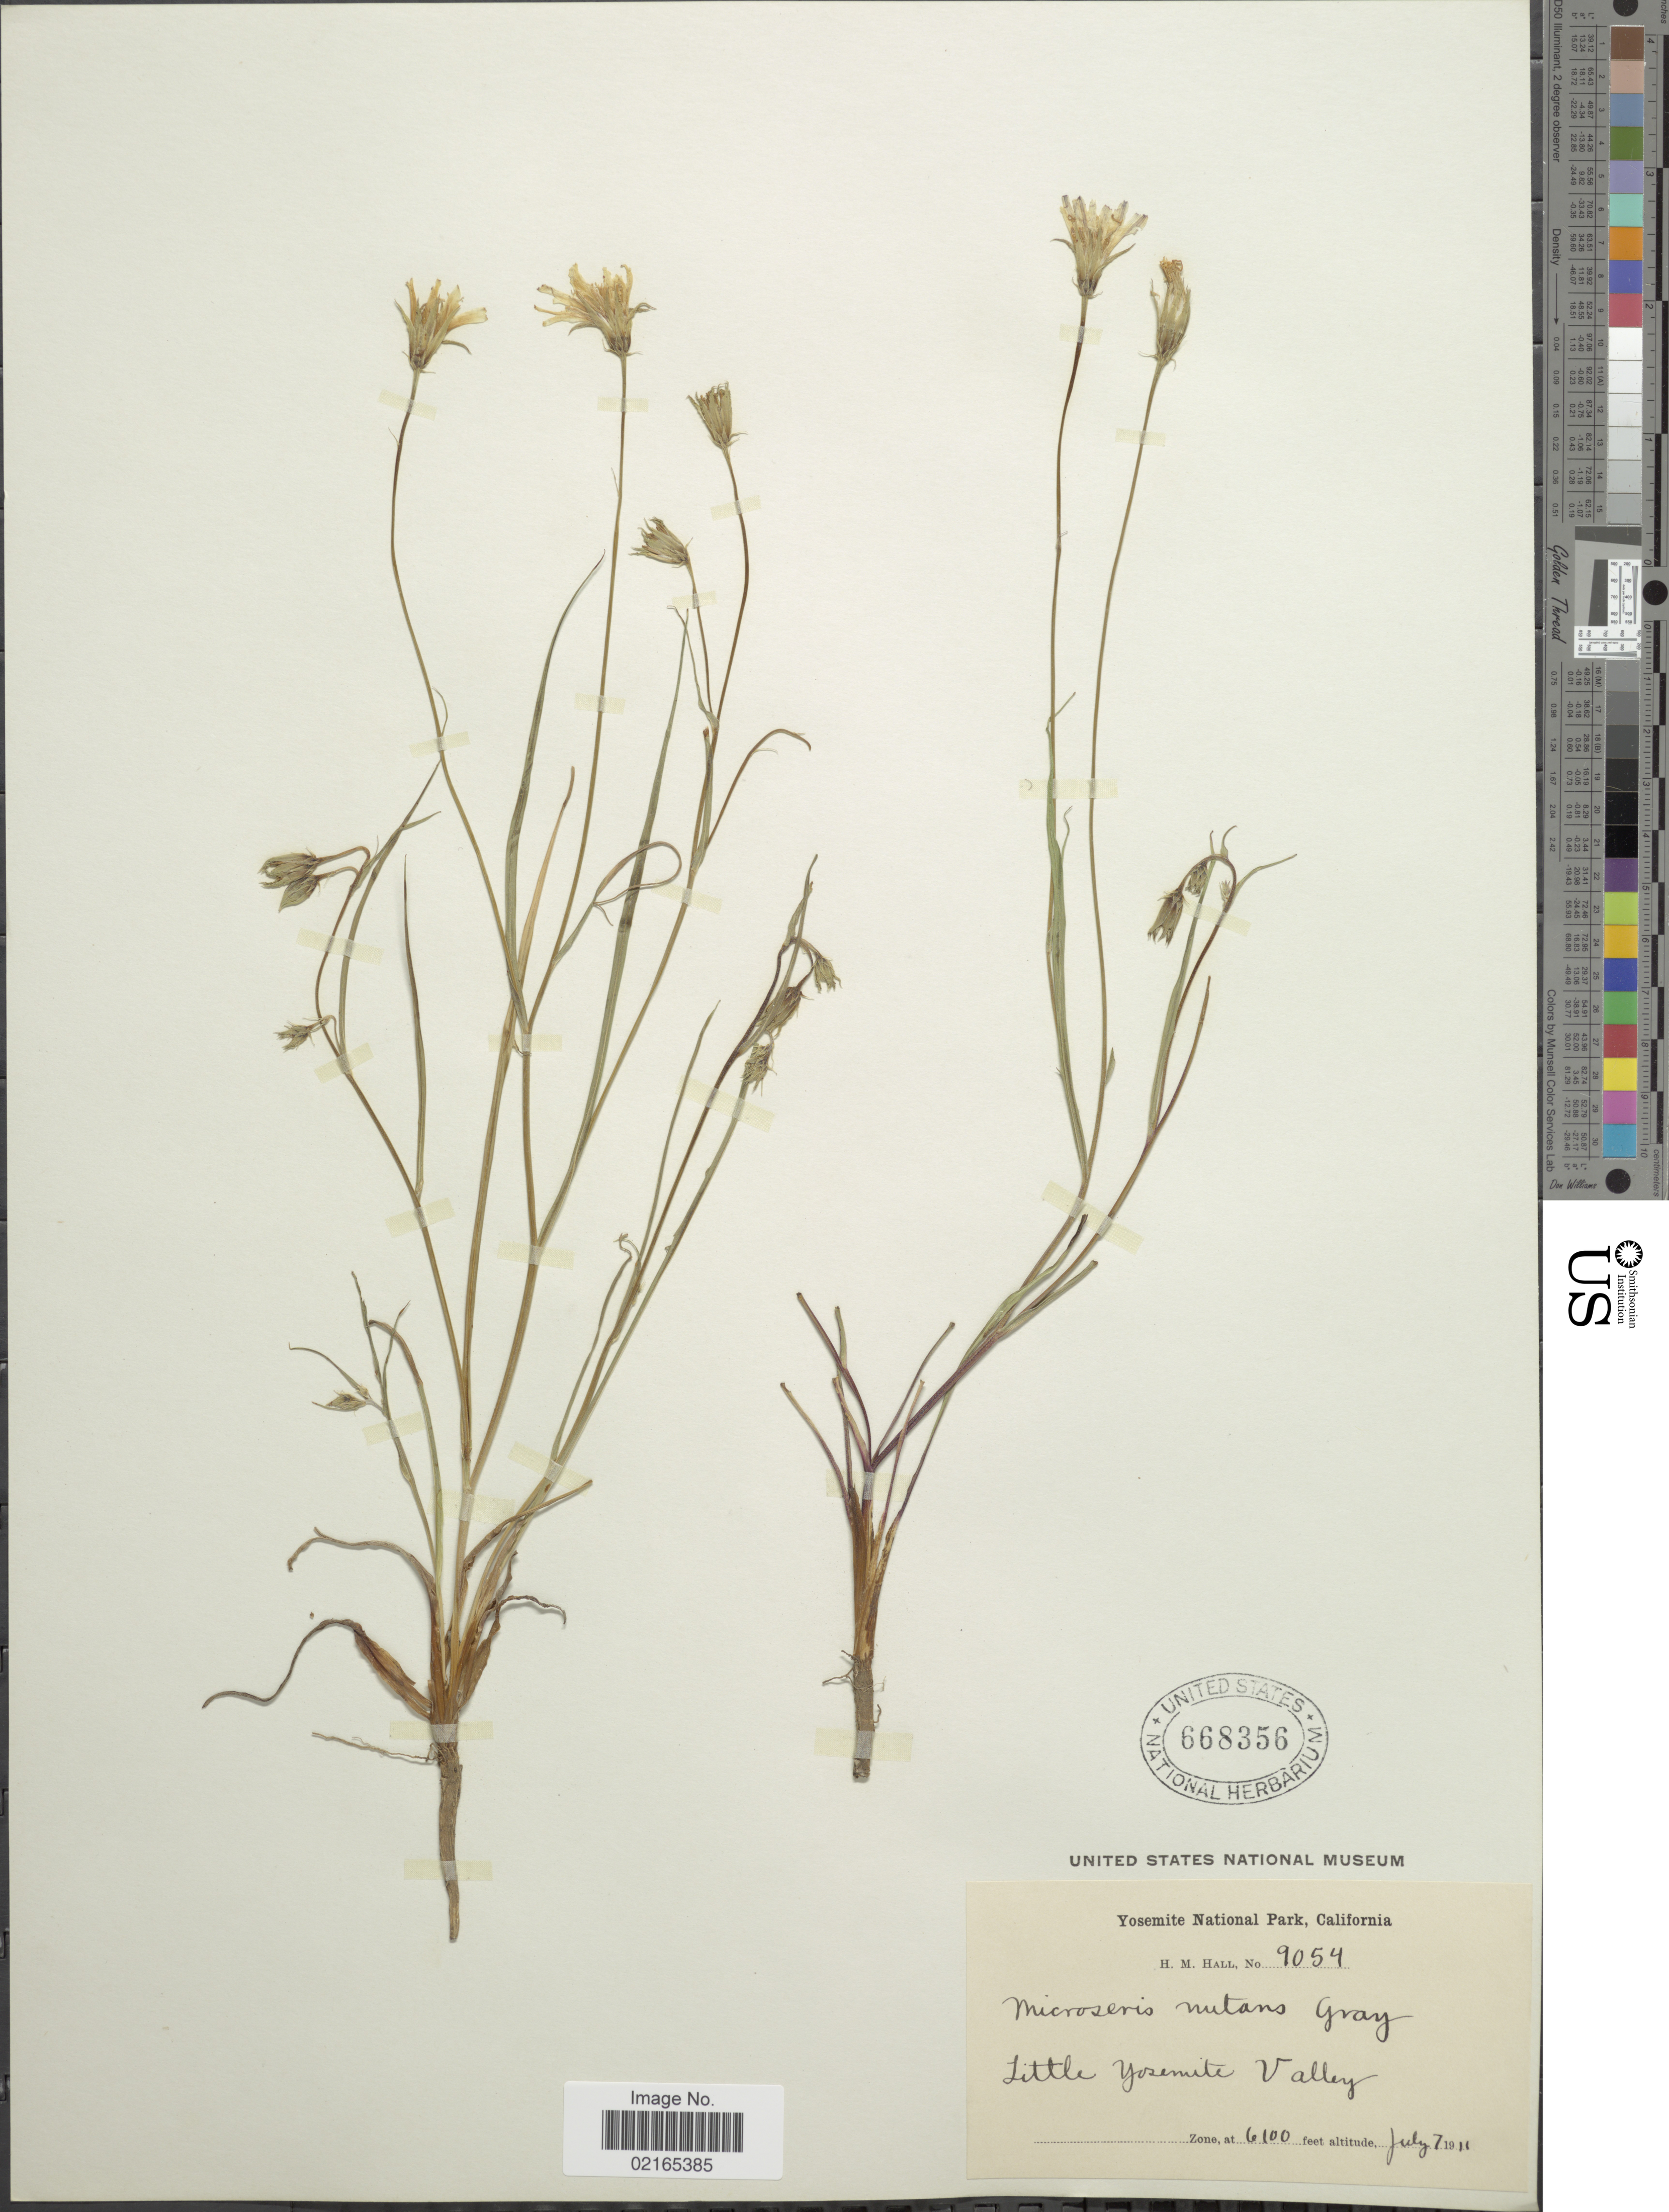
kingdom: Plantae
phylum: Tracheophyta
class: Magnoliopsida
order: Asterales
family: Asteraceae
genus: Microseris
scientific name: Microseris nutans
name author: (Hook.) Sch. Bip.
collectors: H. M. Hall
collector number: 9054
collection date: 1911-07-07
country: United States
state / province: California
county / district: Mariposa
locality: Yosemite National Park, Little Yosemite Valley, Zone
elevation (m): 1859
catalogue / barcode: US 668356